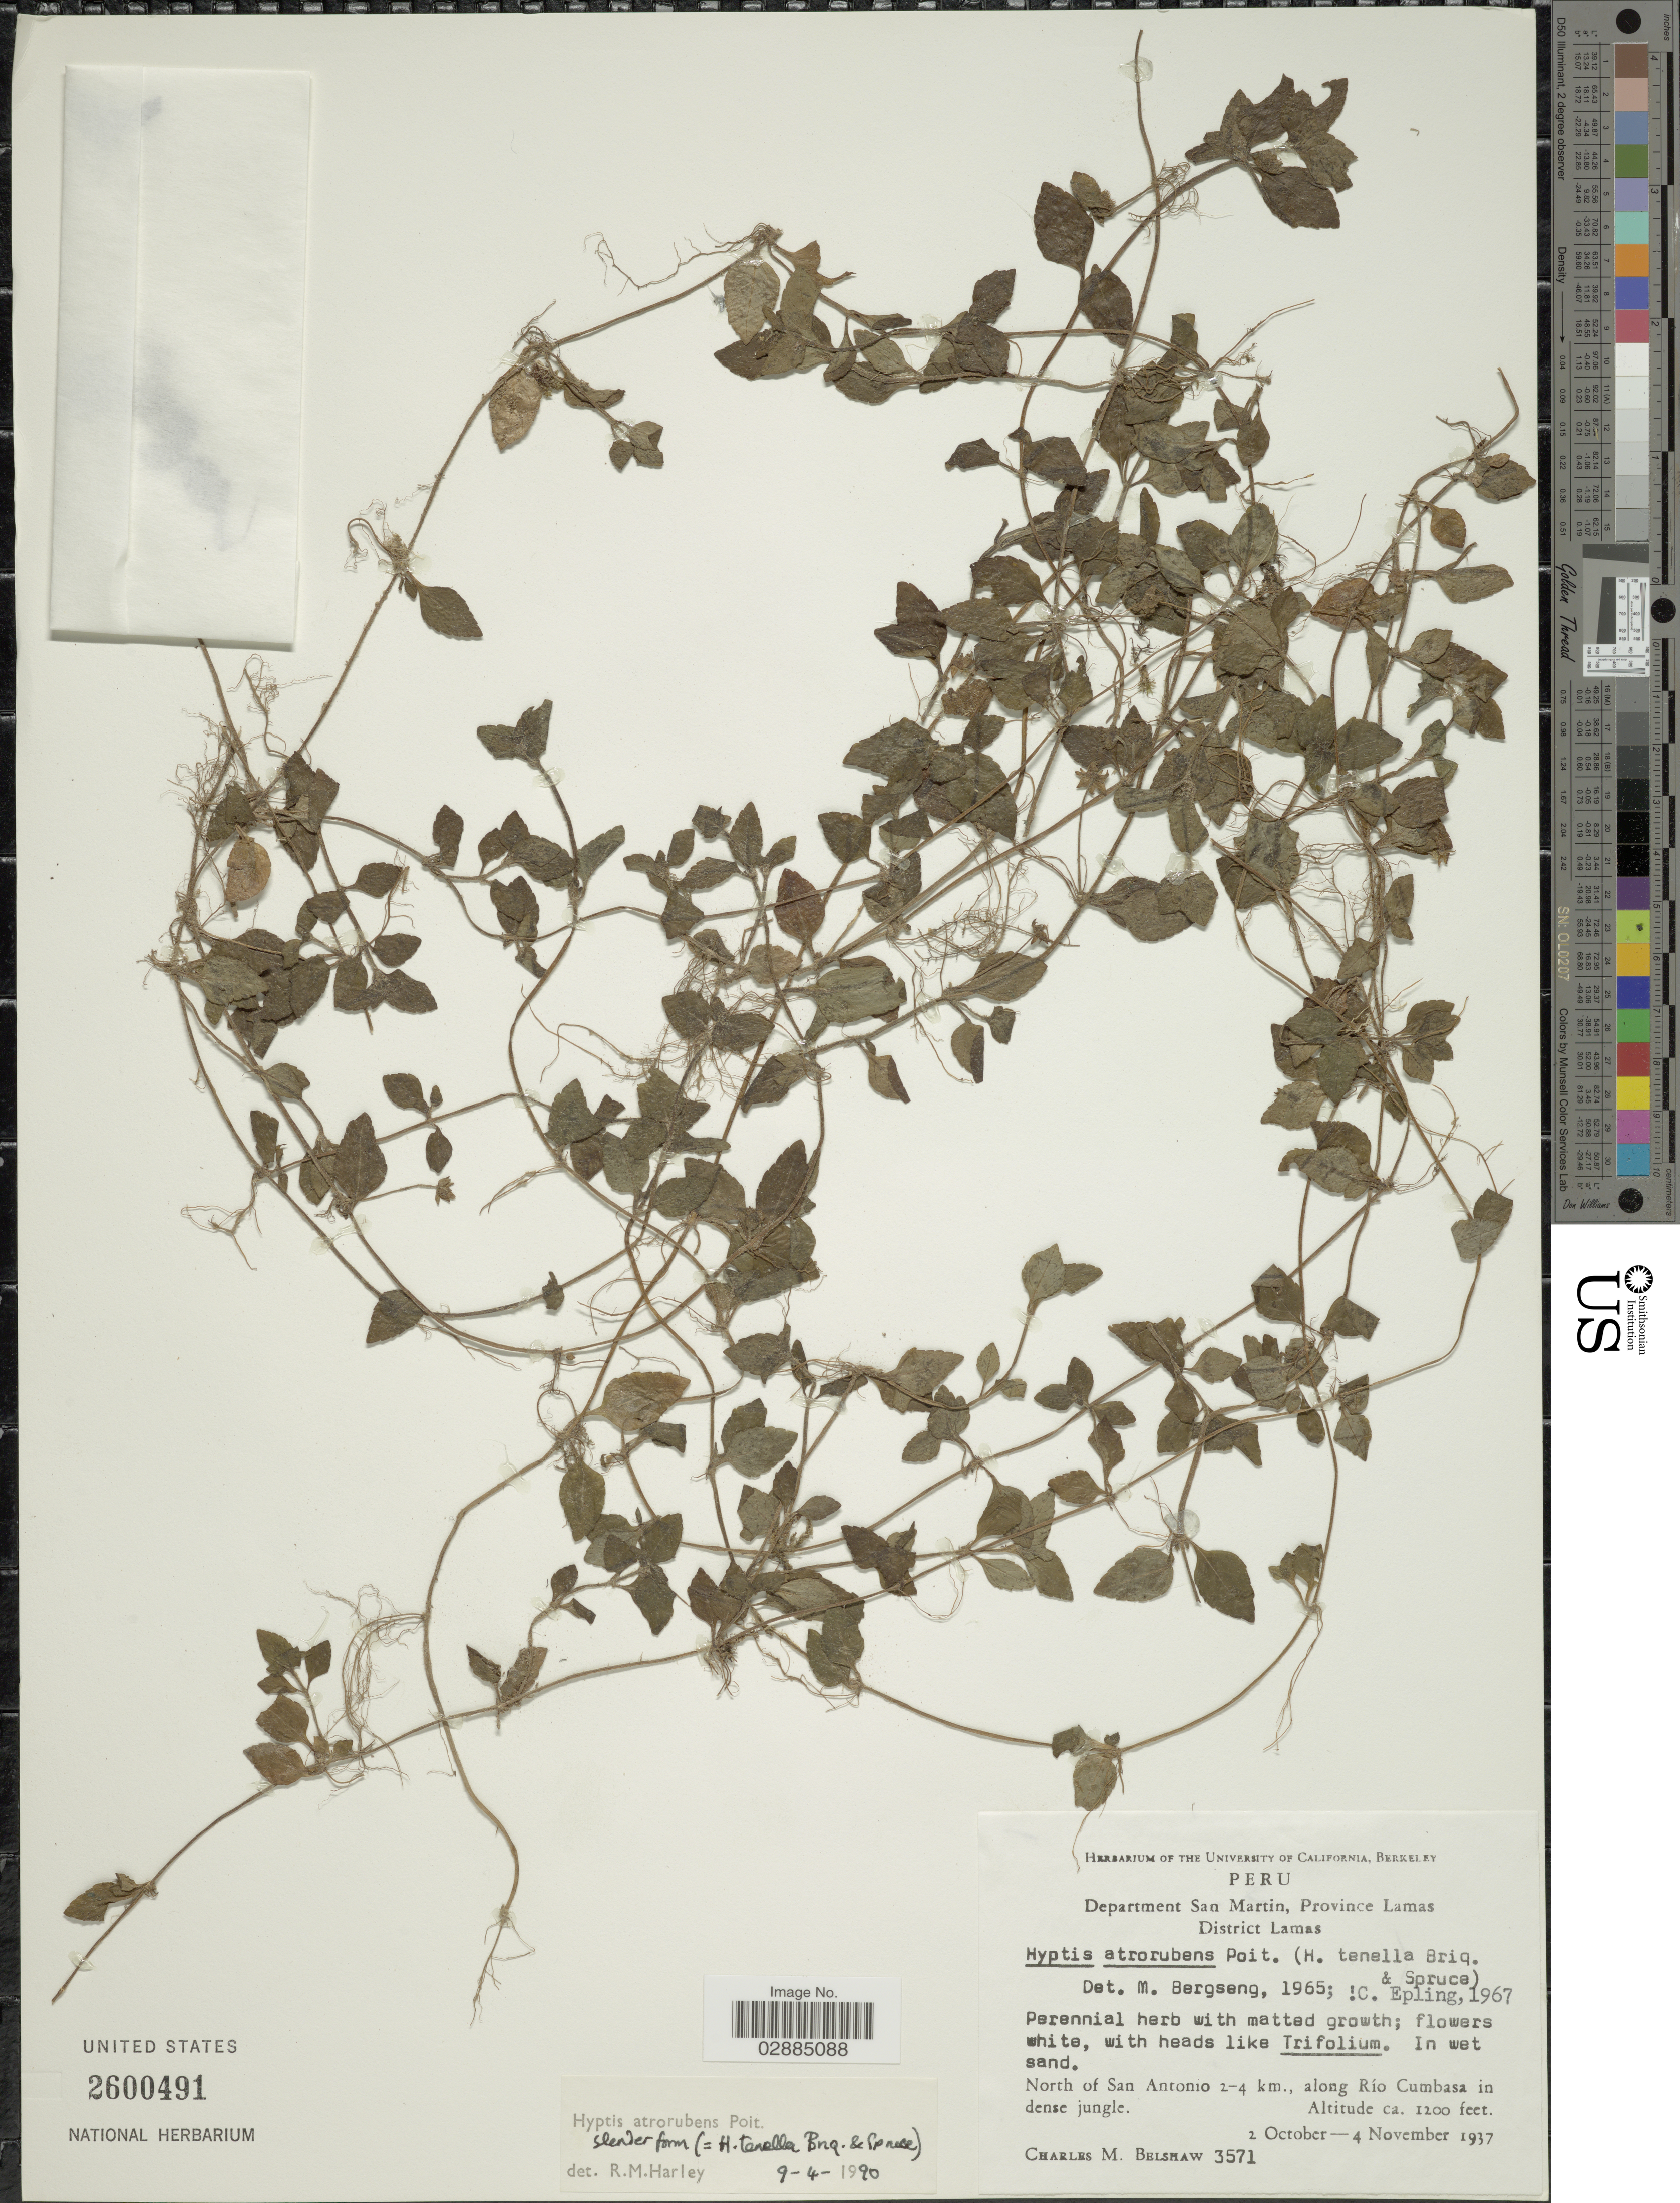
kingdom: Plantae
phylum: Tracheophyta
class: Magnoliopsida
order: Lamiales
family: Lamiaceae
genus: Hyptis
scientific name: Hyptis atrorubens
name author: Poit.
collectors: C. Shaw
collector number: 3571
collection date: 1937-10-02/1937-11-04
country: Peru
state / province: San Martín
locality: Department San Martin, Province Lamas, District Lamas, North of San Antonio 2-4 km, along Río Cumbasa in dense jungle.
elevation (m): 366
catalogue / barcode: US 2600491